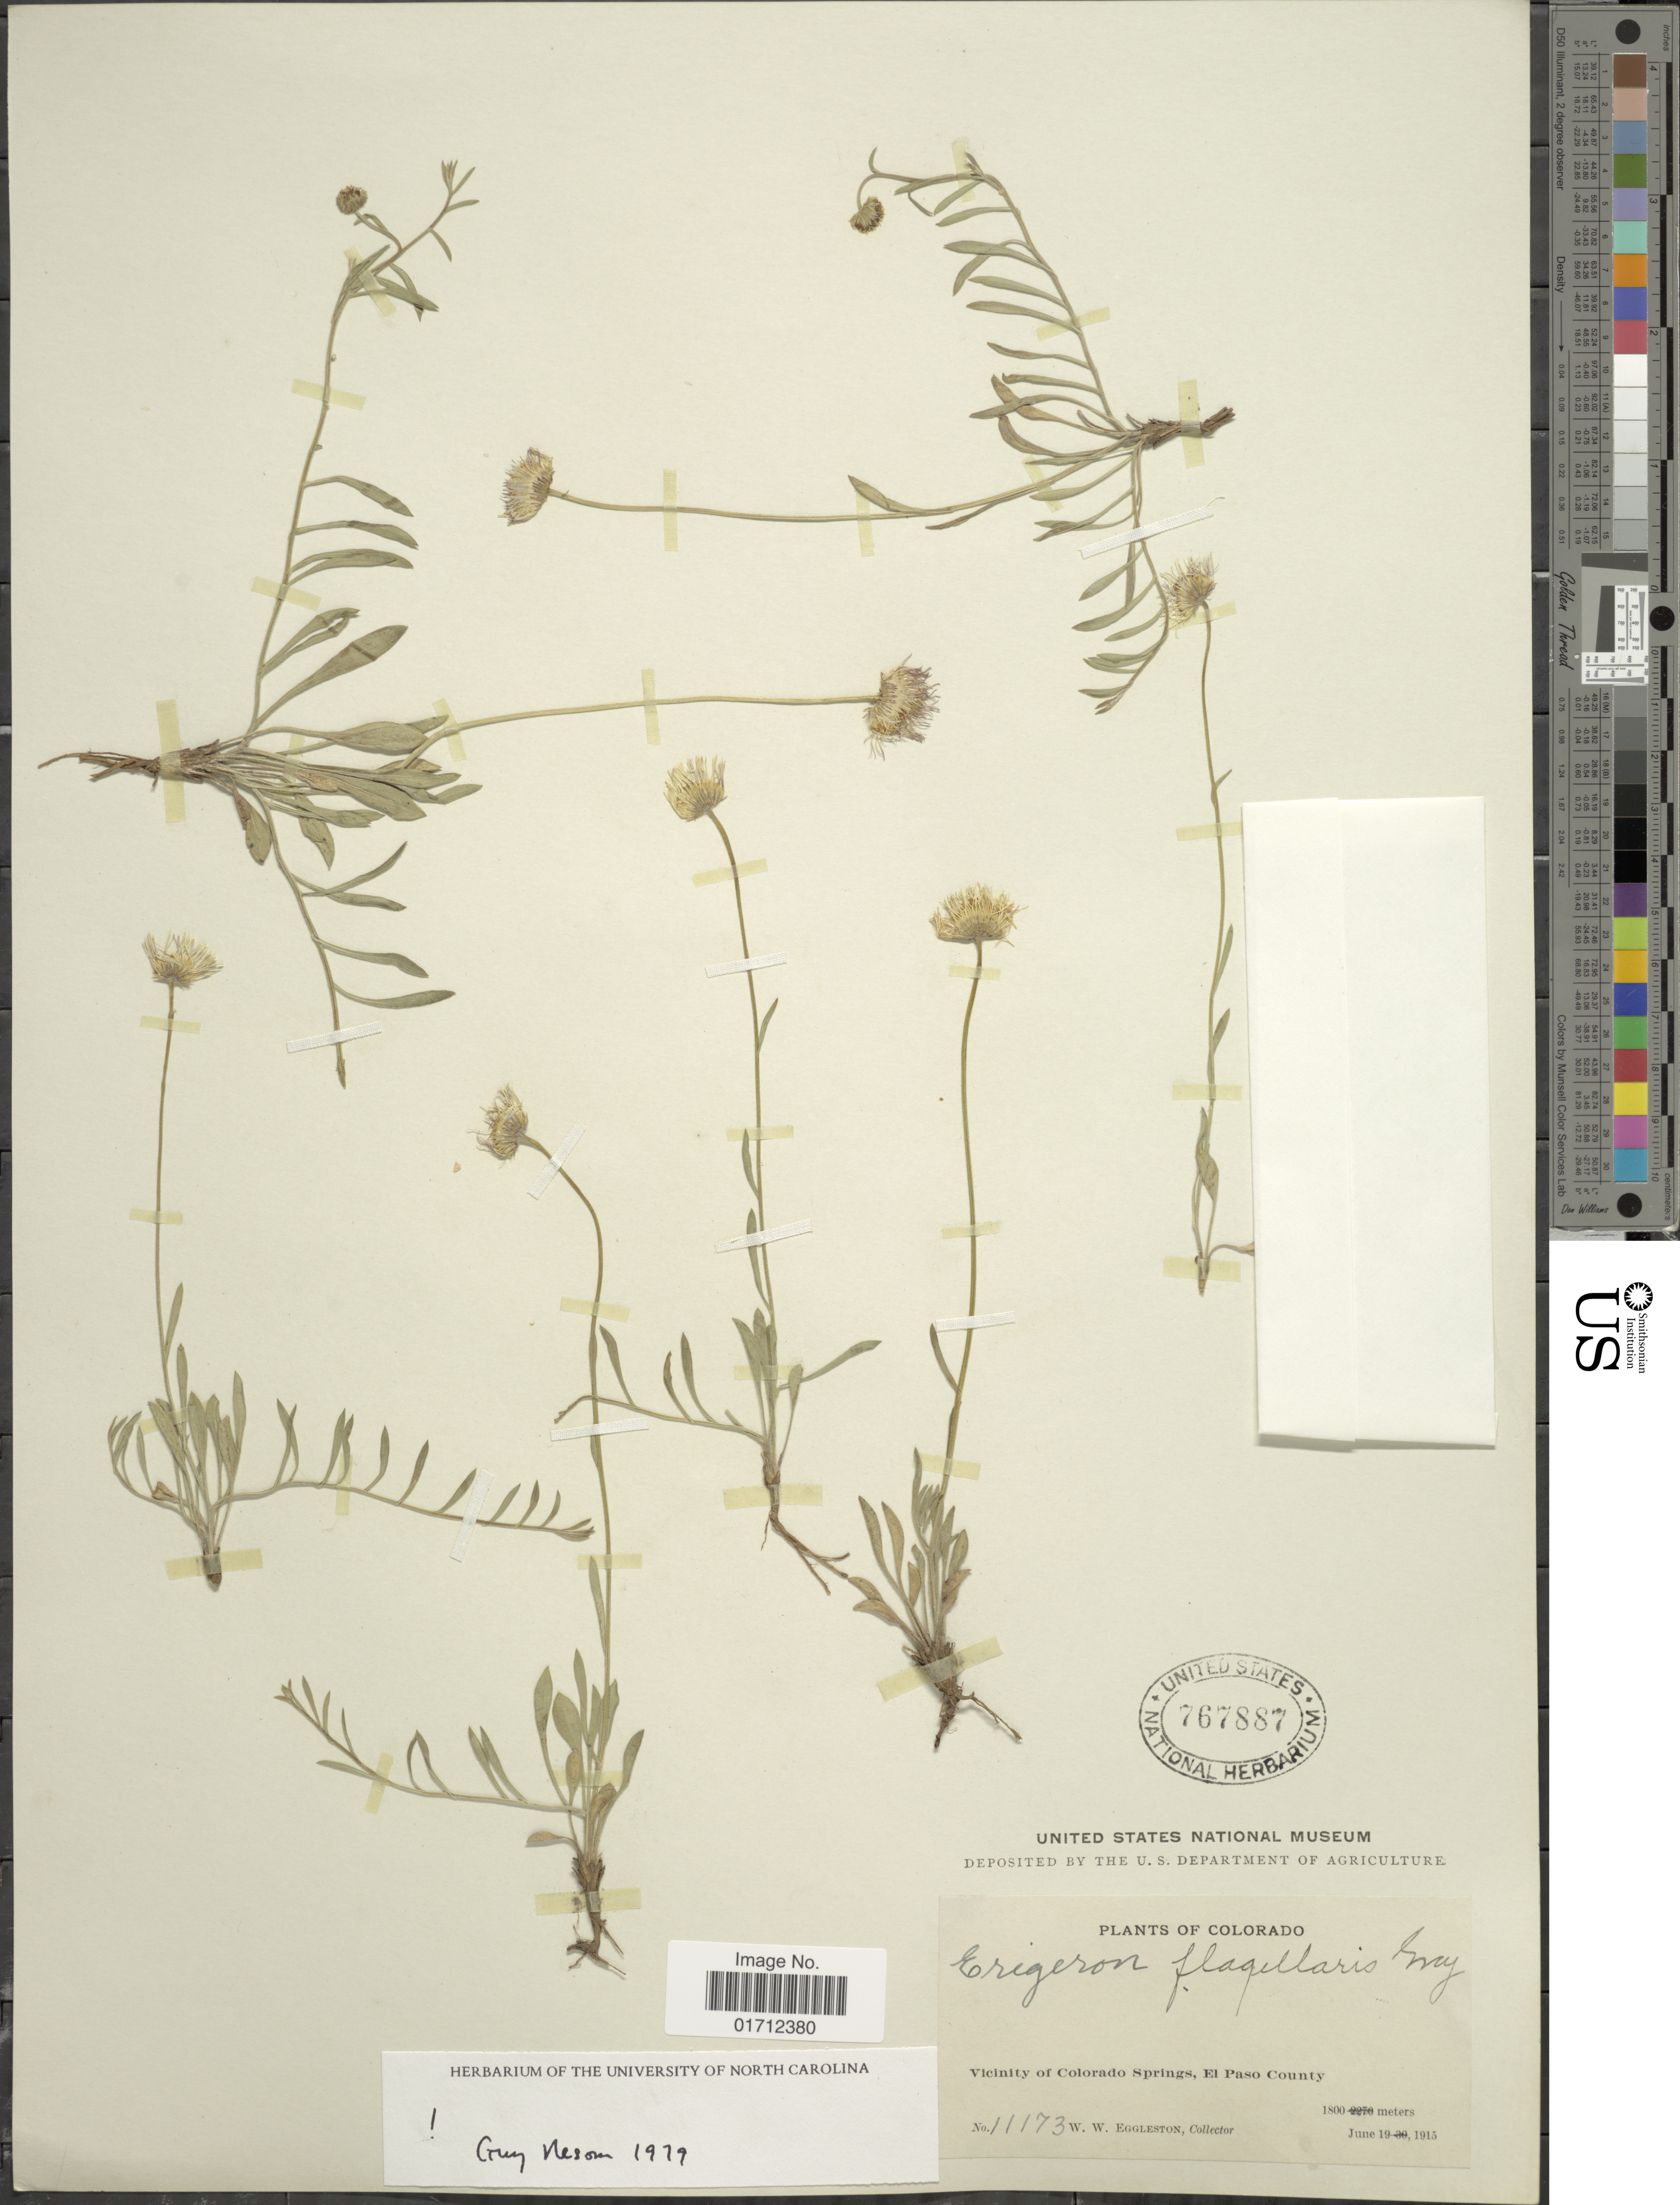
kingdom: Plantae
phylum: Tracheophyta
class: Magnoliopsida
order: Asterales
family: Asteraceae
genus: Erigeron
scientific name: Erigeron flagellaris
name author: A. Gray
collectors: W. W. Eggleston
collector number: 11173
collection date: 1915-06-19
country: United States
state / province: Colorado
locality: Vicinity of Colorado Springs, El Paso County.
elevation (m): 1800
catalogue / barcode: US 767887